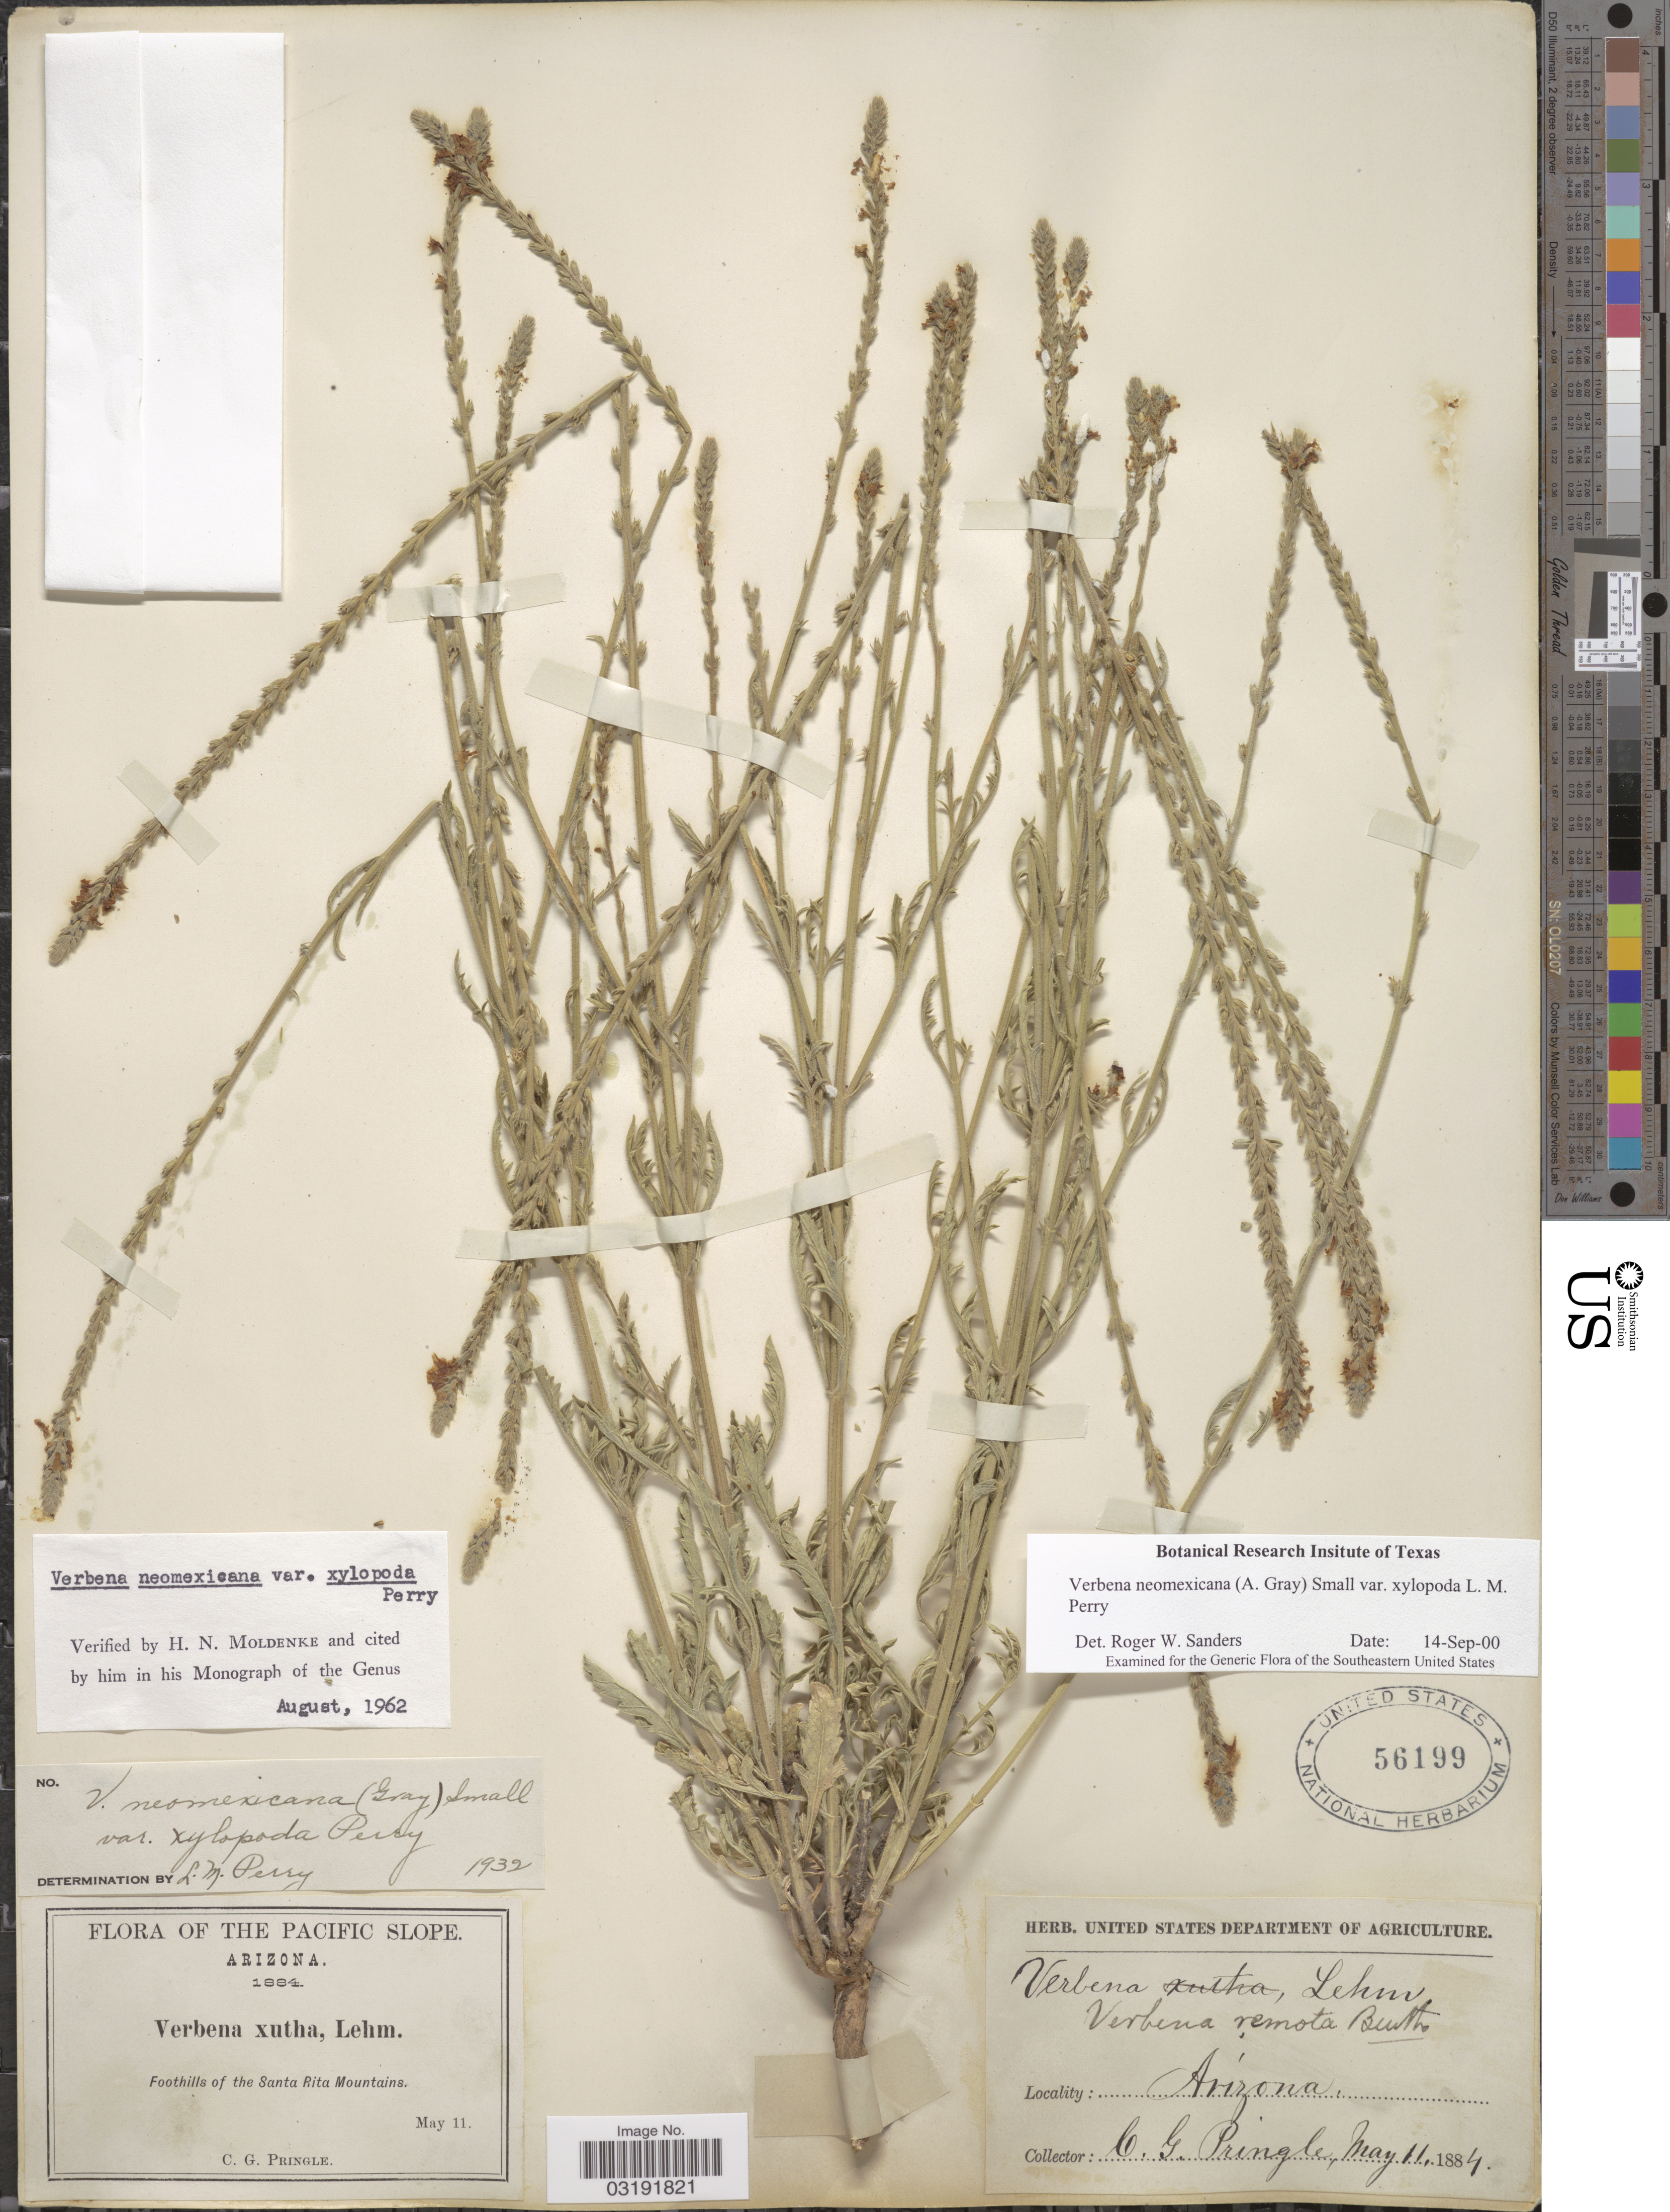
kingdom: Plantae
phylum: Tracheophyta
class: Magnoliopsida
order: Lamiales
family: Verbenaceae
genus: Verbena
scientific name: Verbena neomexicana var. xylopoda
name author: L.M. Perry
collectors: C. G. Pringle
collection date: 1884-05-11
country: United States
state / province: Arizona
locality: Pacific Slope. Foothills of the Santa Rita Mountains.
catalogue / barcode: US 56199